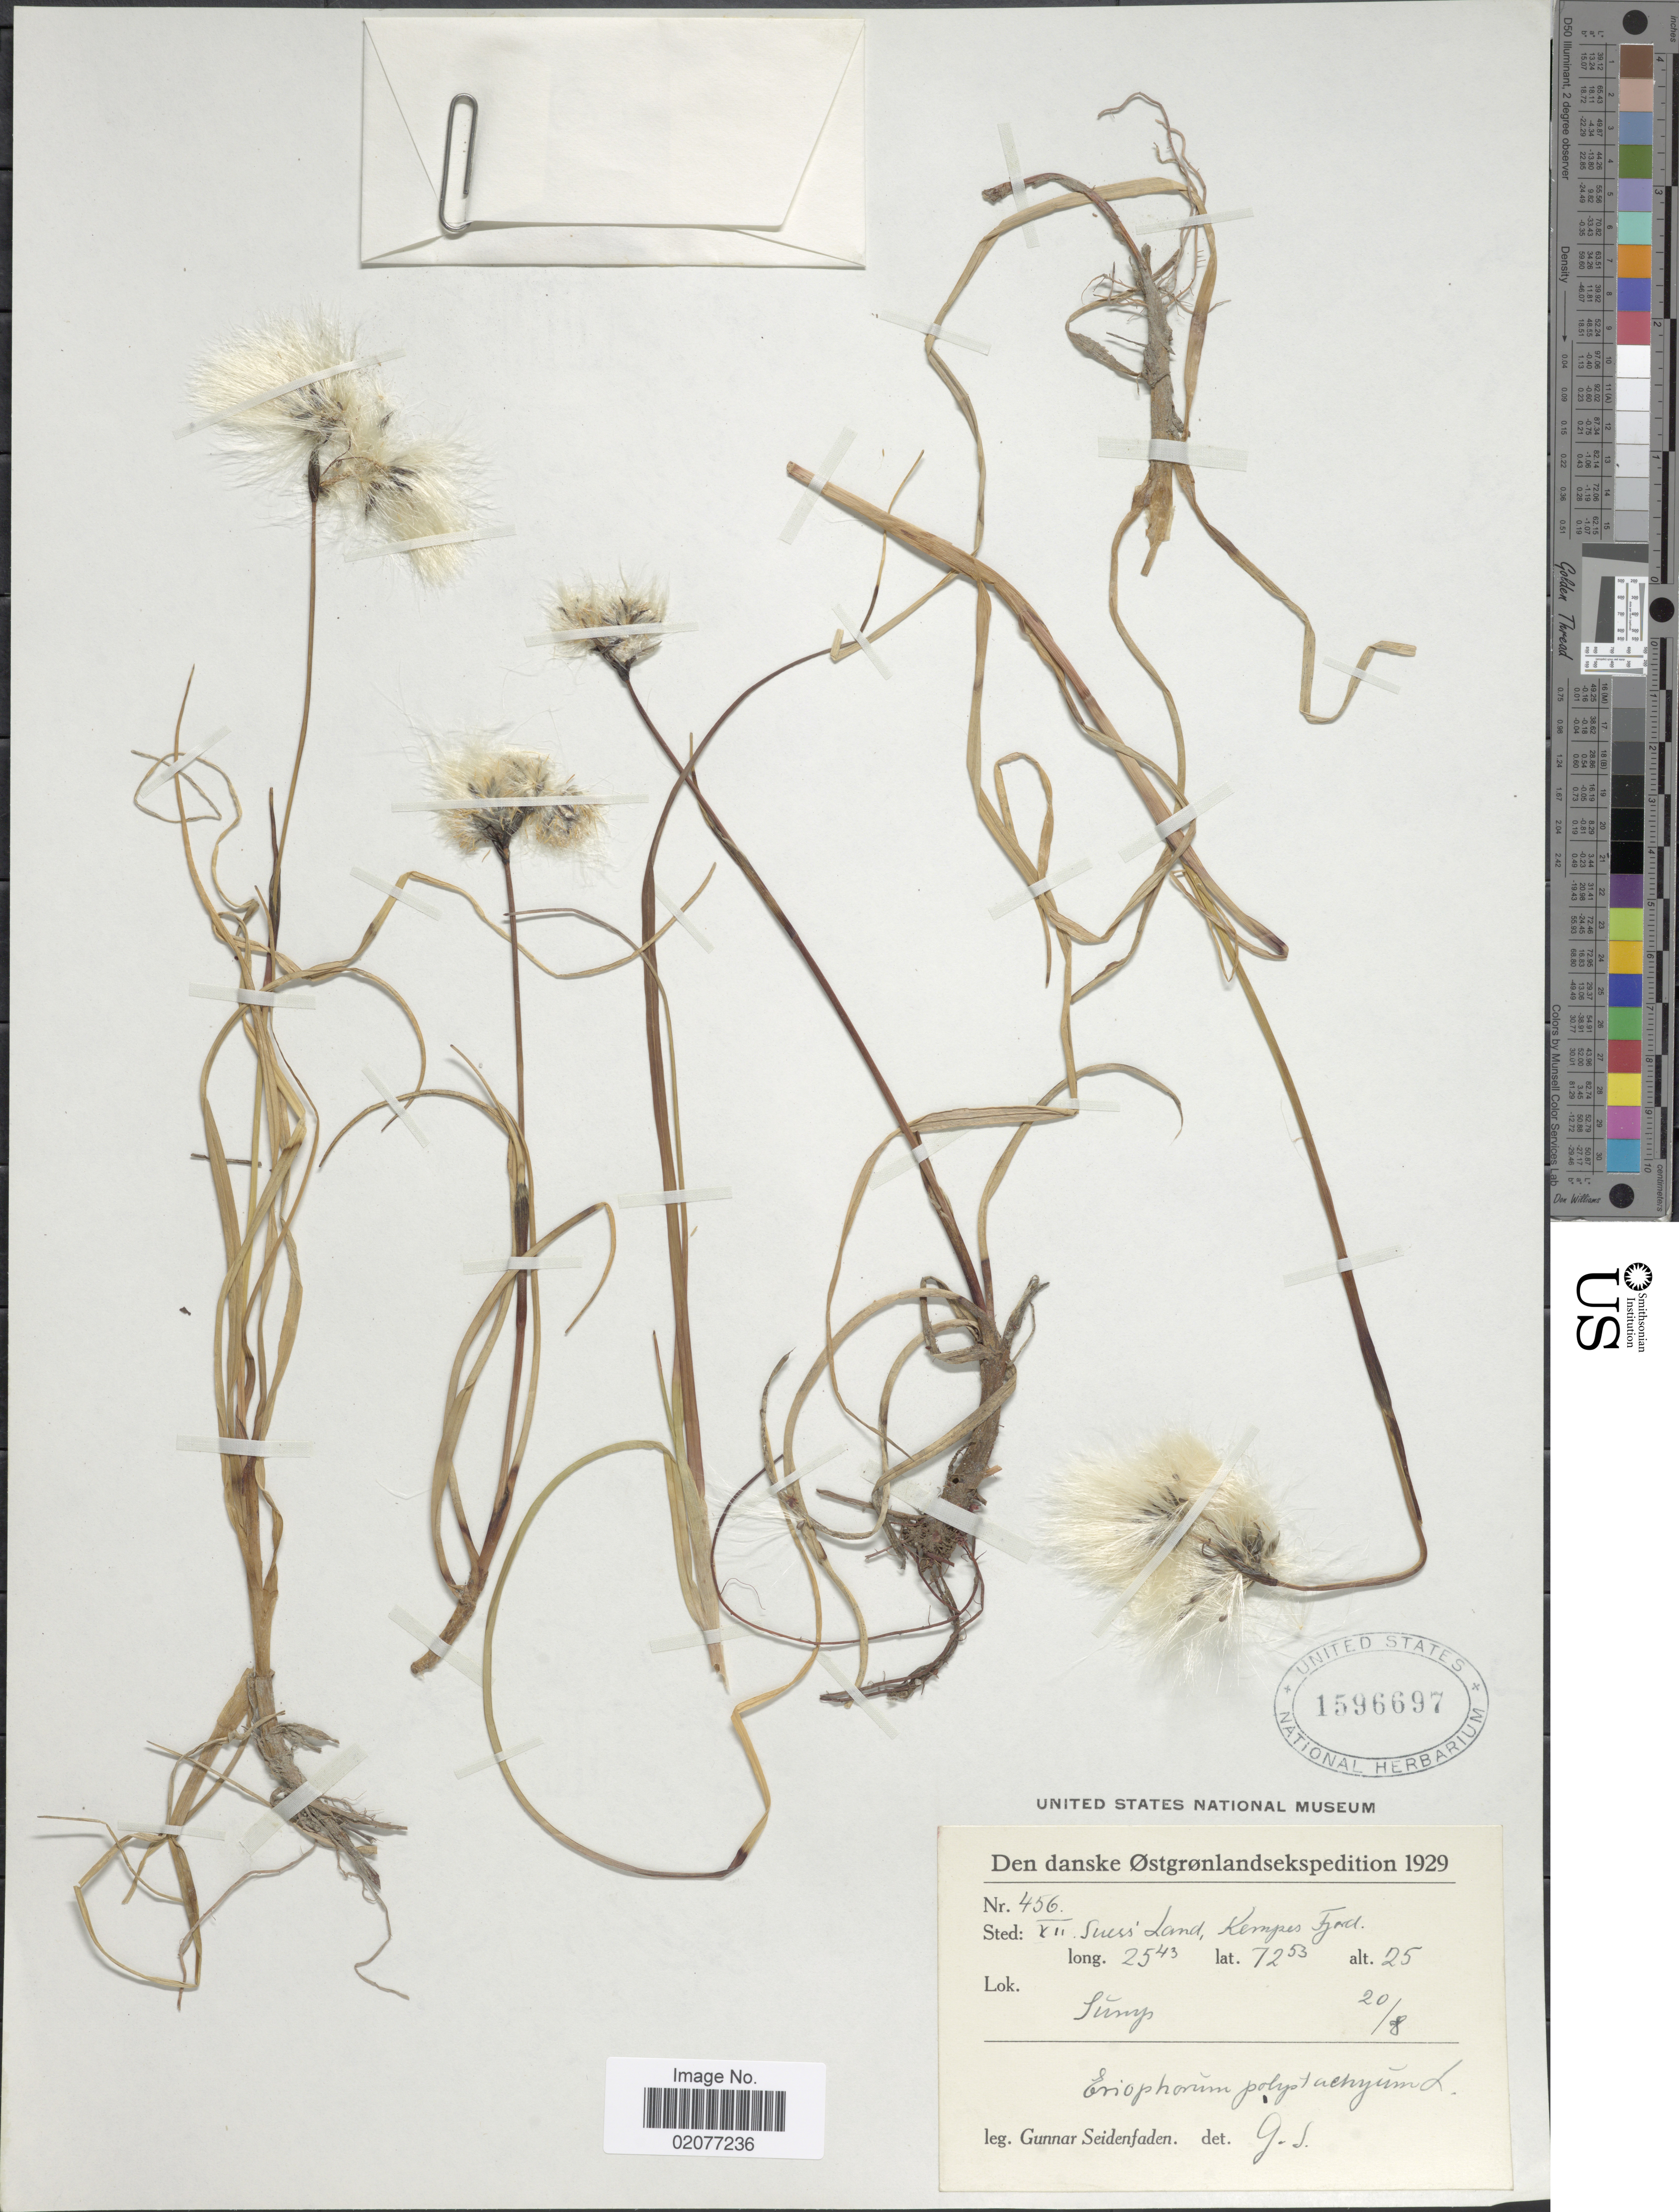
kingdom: Plantae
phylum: Tracheophyta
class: Liliopsida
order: Poales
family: Cyperaceae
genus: Eriophorum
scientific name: Eriophorum angustifolium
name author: Honck.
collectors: G. Seidenfaden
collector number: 456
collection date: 1929-08-20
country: Greenland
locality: Ostgronlandse, XII Suess Land, Kempes Fjord.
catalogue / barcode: US 1596697